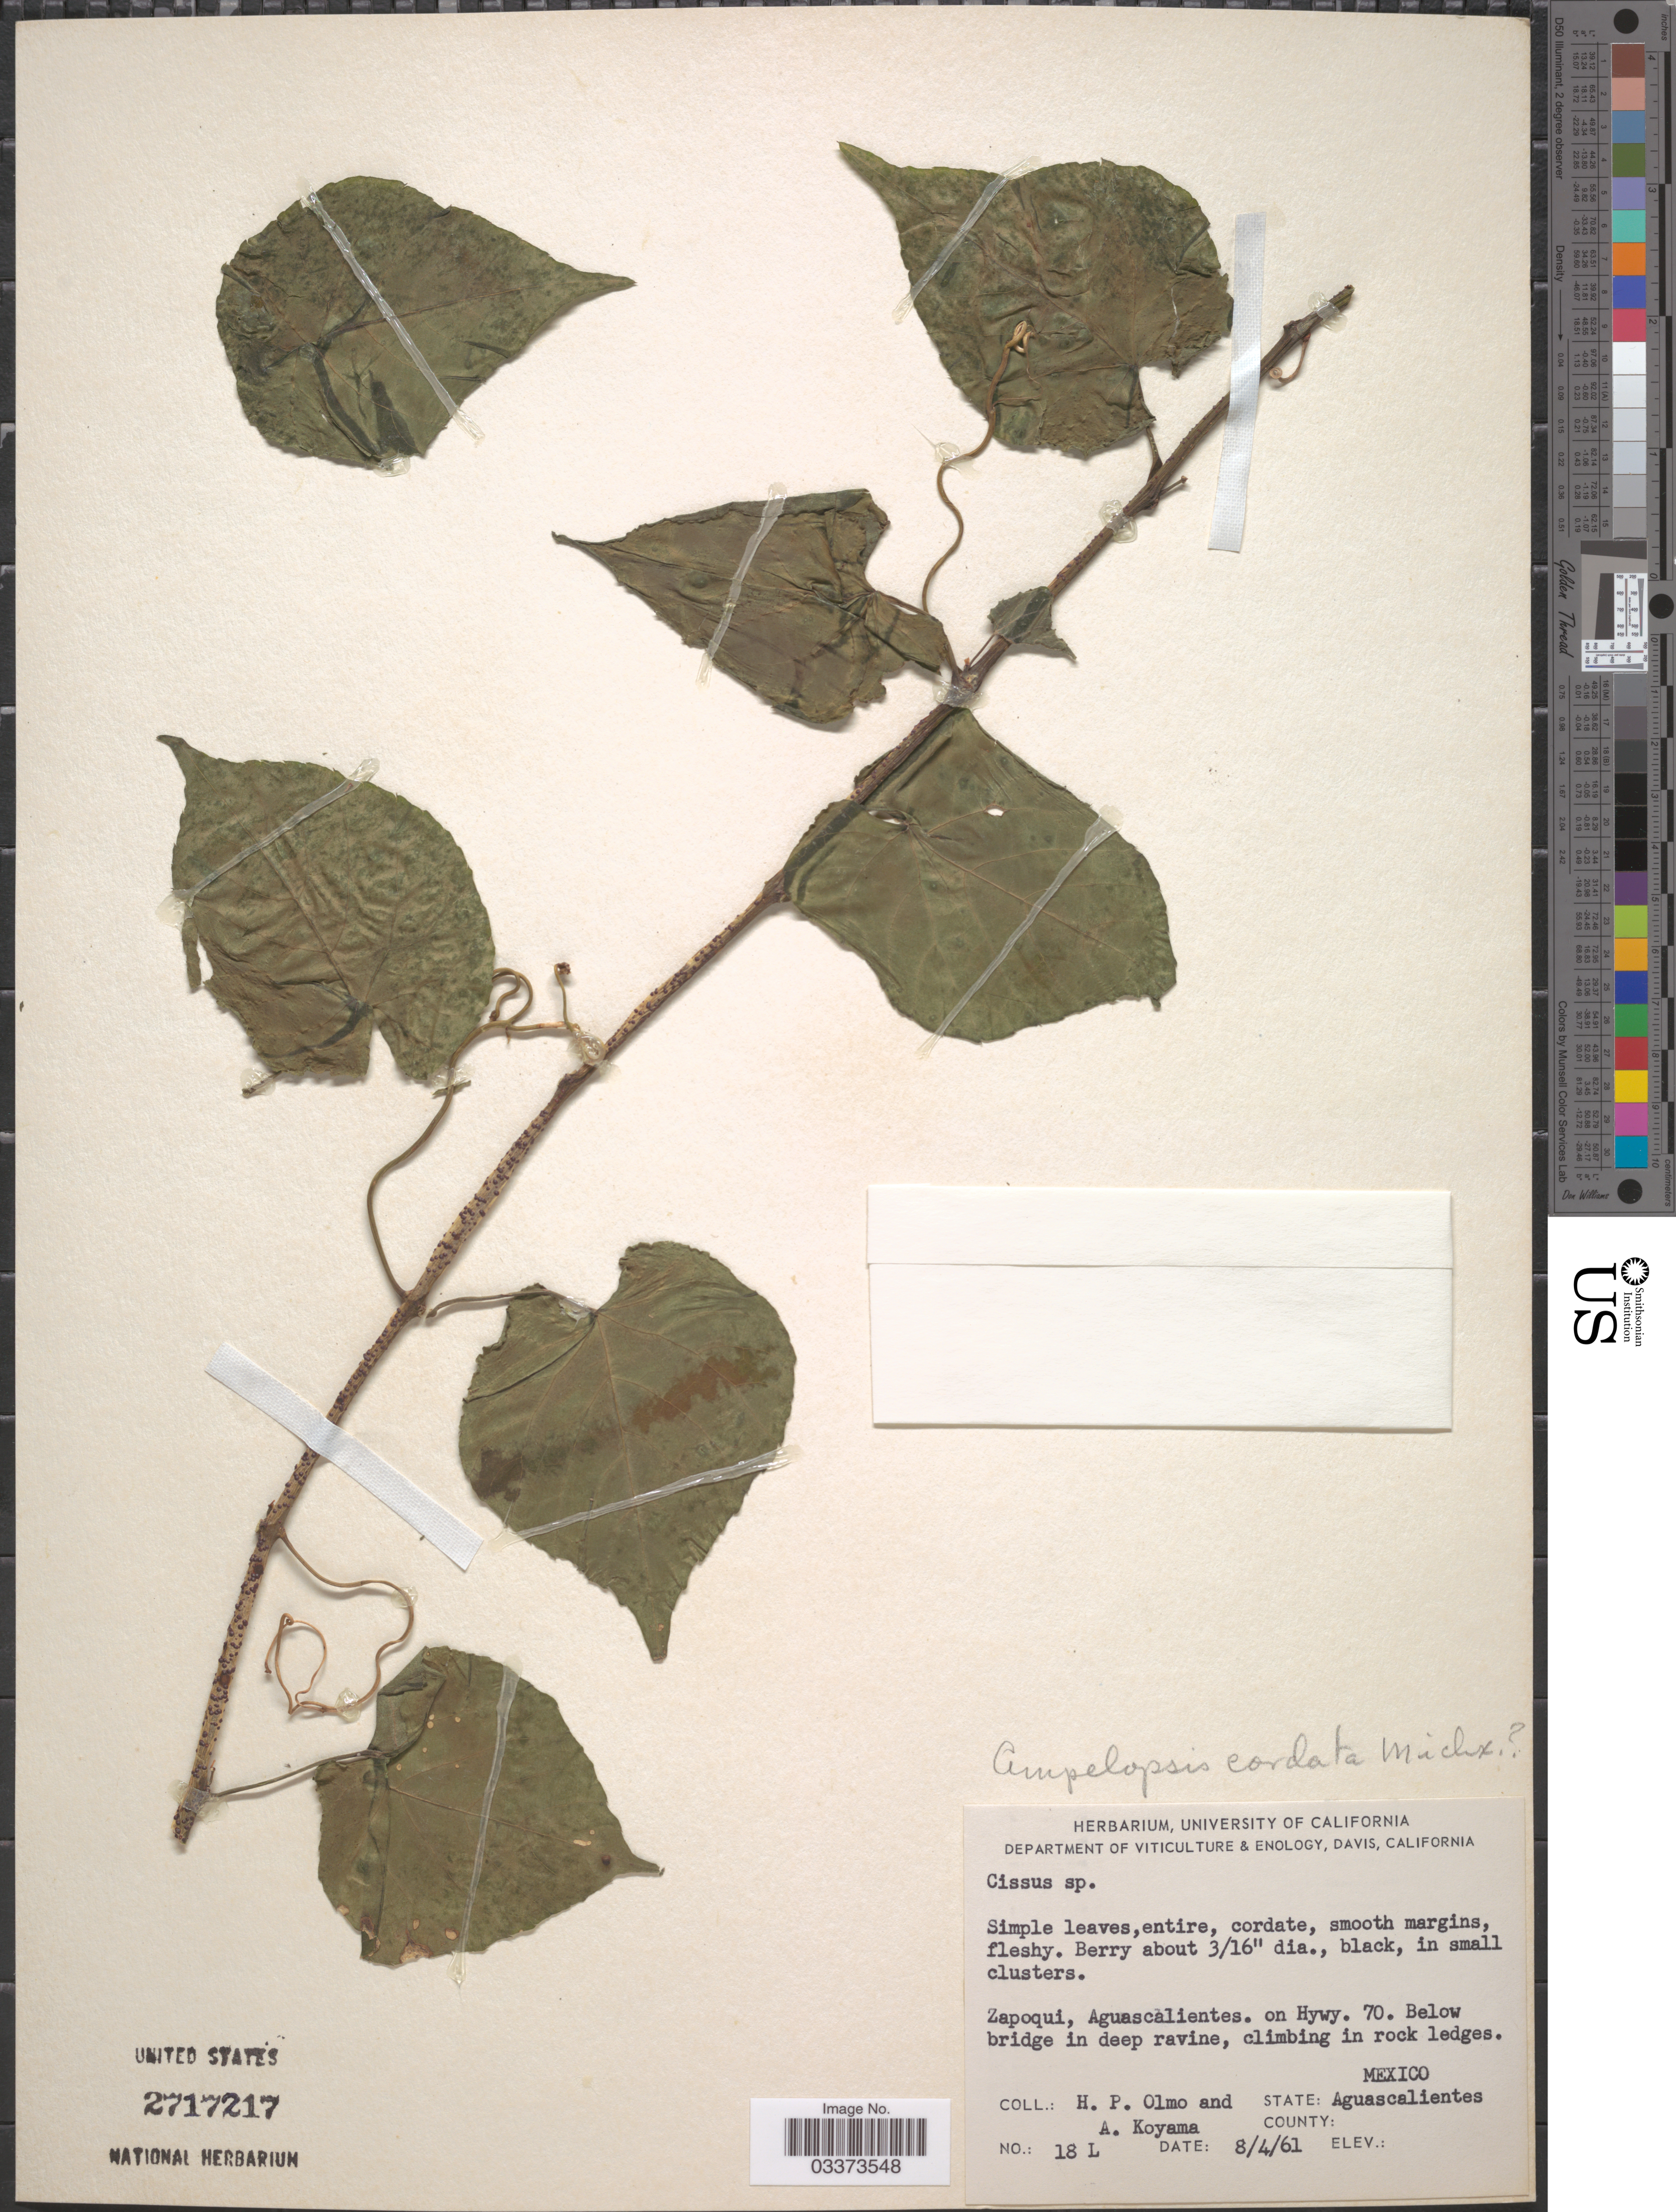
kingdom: Plantae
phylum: Tracheophyta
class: Magnoliopsida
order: Vitales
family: Vitaceae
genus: Ampelopsis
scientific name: Ampelopsis cordata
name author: Michx.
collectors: H. Olmo & A. Koyama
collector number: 18 L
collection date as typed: Transcribed d/m/y: 8/4/61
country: Mexico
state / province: Aguascalientes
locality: Zapoqui, Aguascalientes. On Hwy. 70. Below bridge in deep ravine.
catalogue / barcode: US 2717217